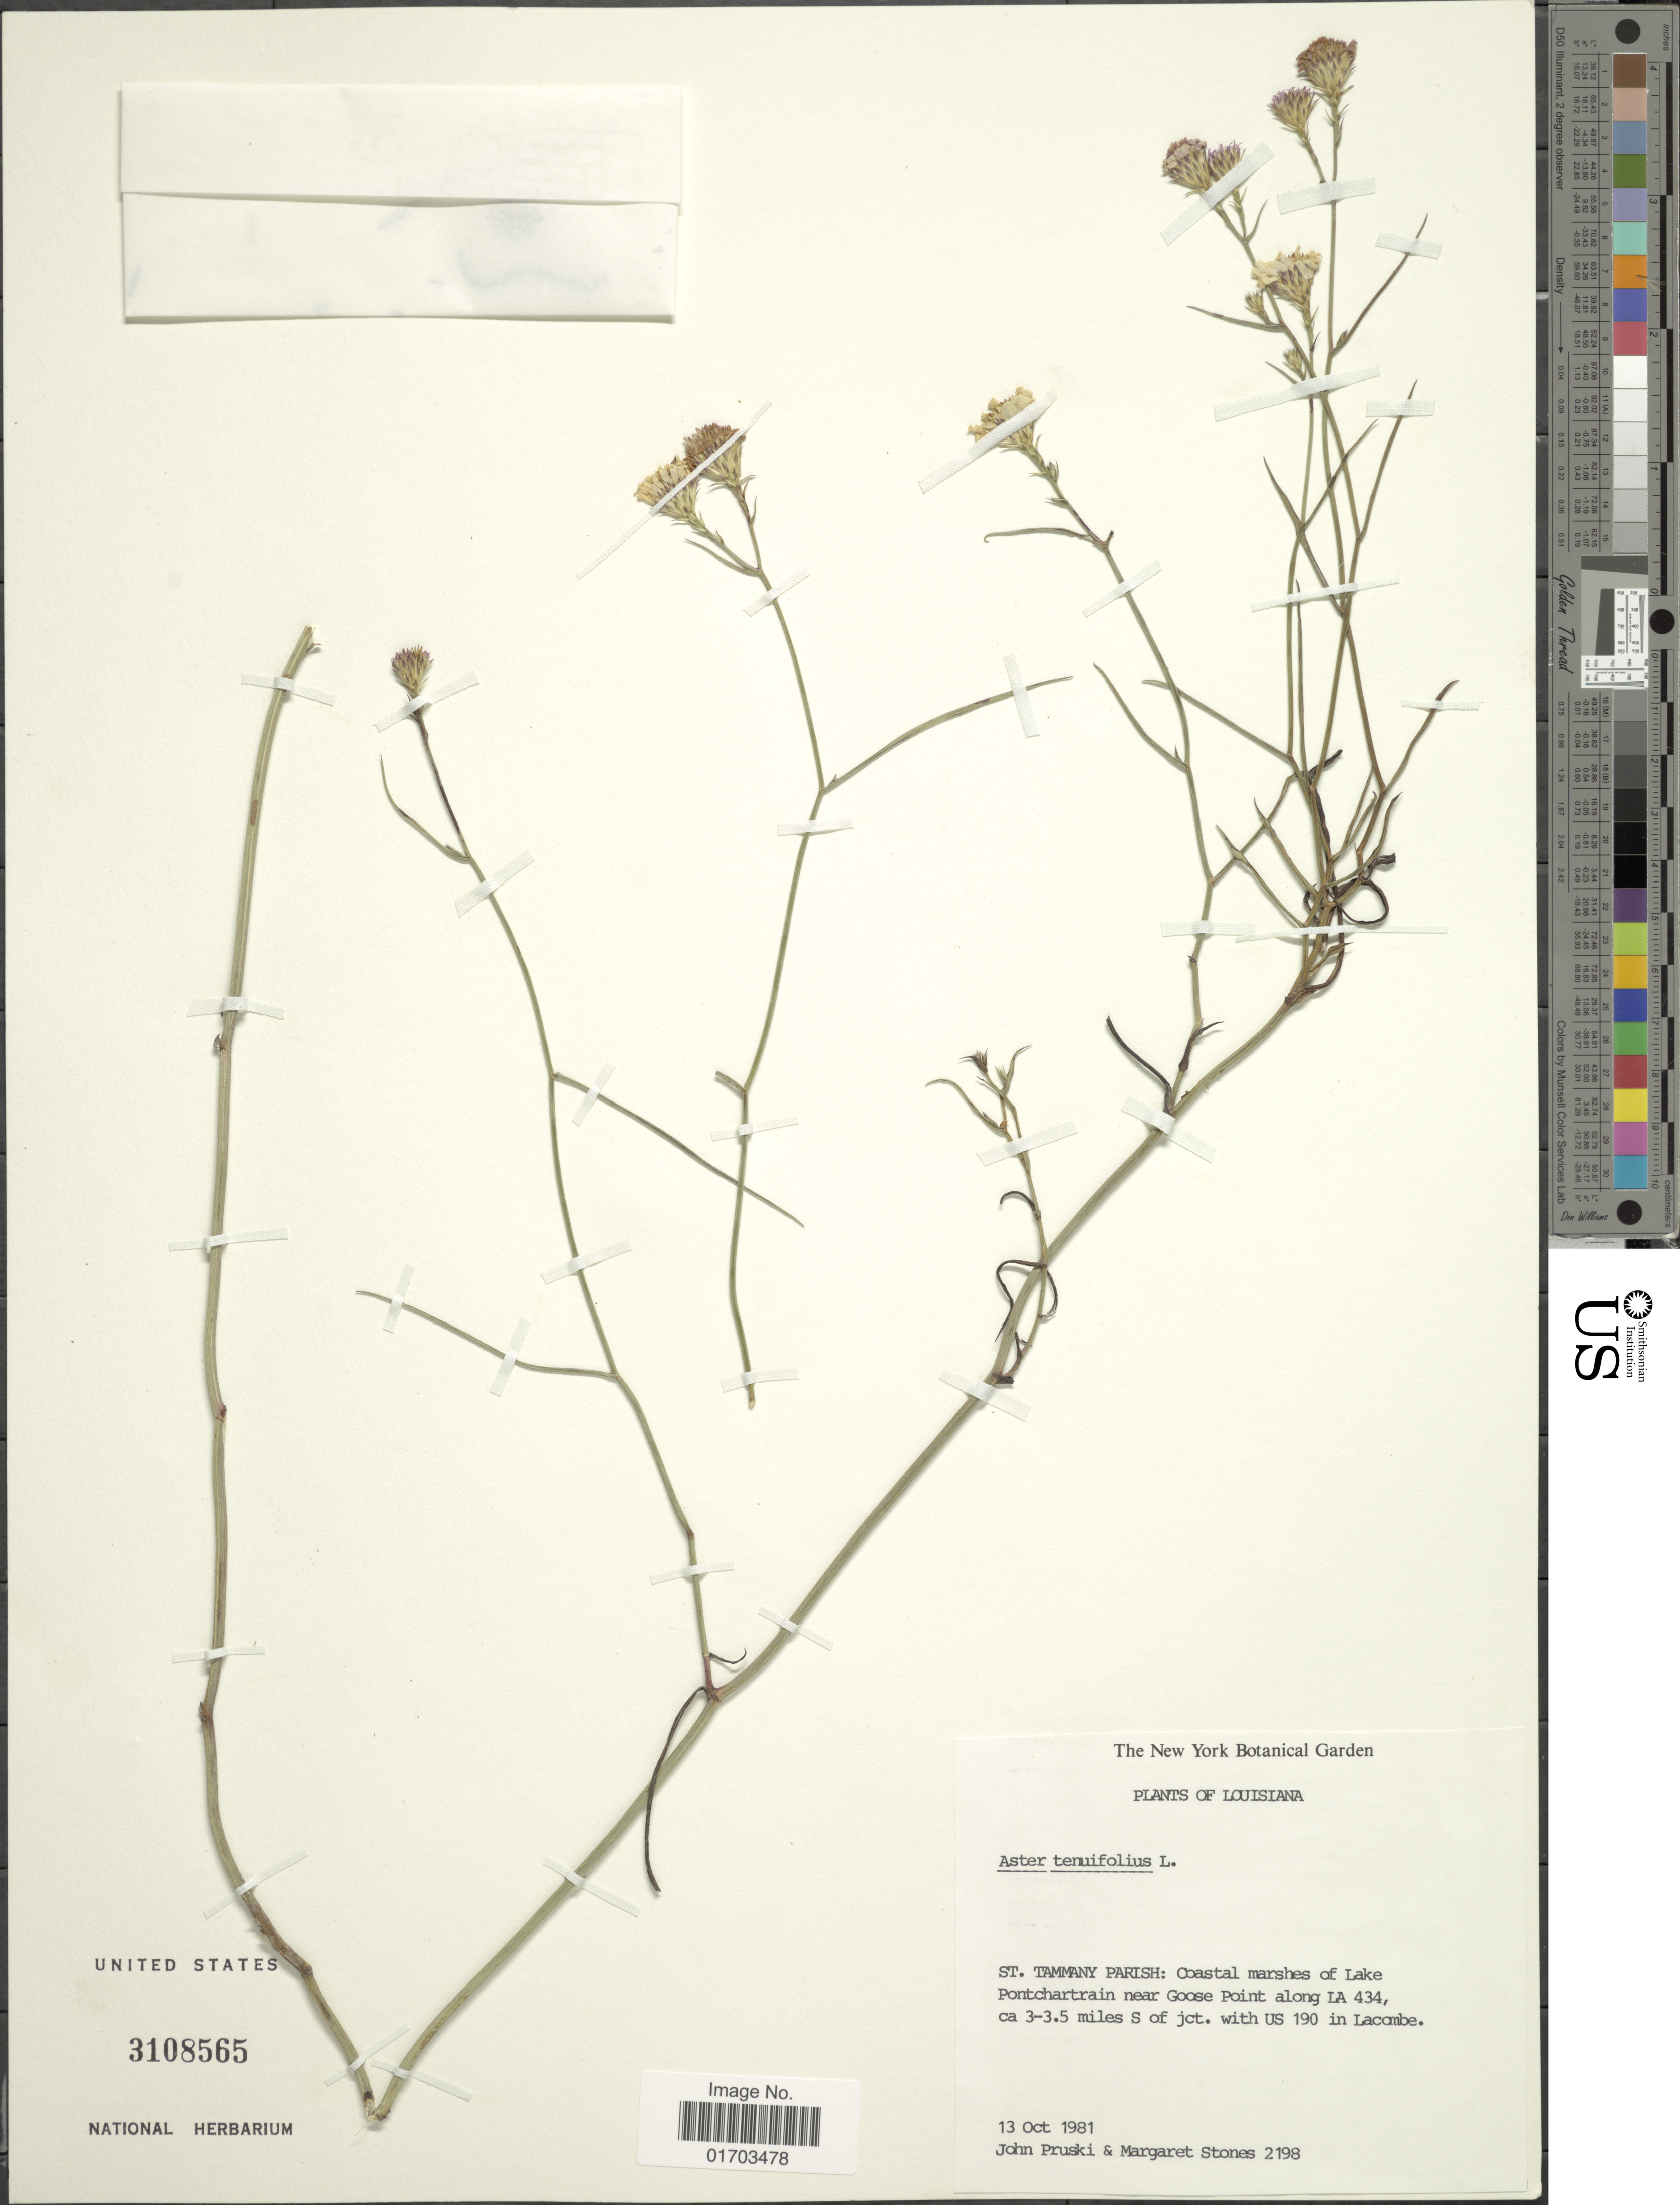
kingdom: Plantae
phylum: Tracheophyta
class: Magnoliopsida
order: Asterales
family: Asteraceae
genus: Symphyotrichum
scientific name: Symphyotrichum tenuifolium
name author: (L.) G.L. Nesom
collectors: J. F. Pruski & M. Stones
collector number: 2198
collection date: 1981-10-13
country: United States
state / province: Louisiana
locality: St. Tammany Parish: coastal marshes of Lake Pontchartrain near Goose Point along LA 434, ca 3-3.5 miles S of jct. with US 190 in Lacombe.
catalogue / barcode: US 3108565